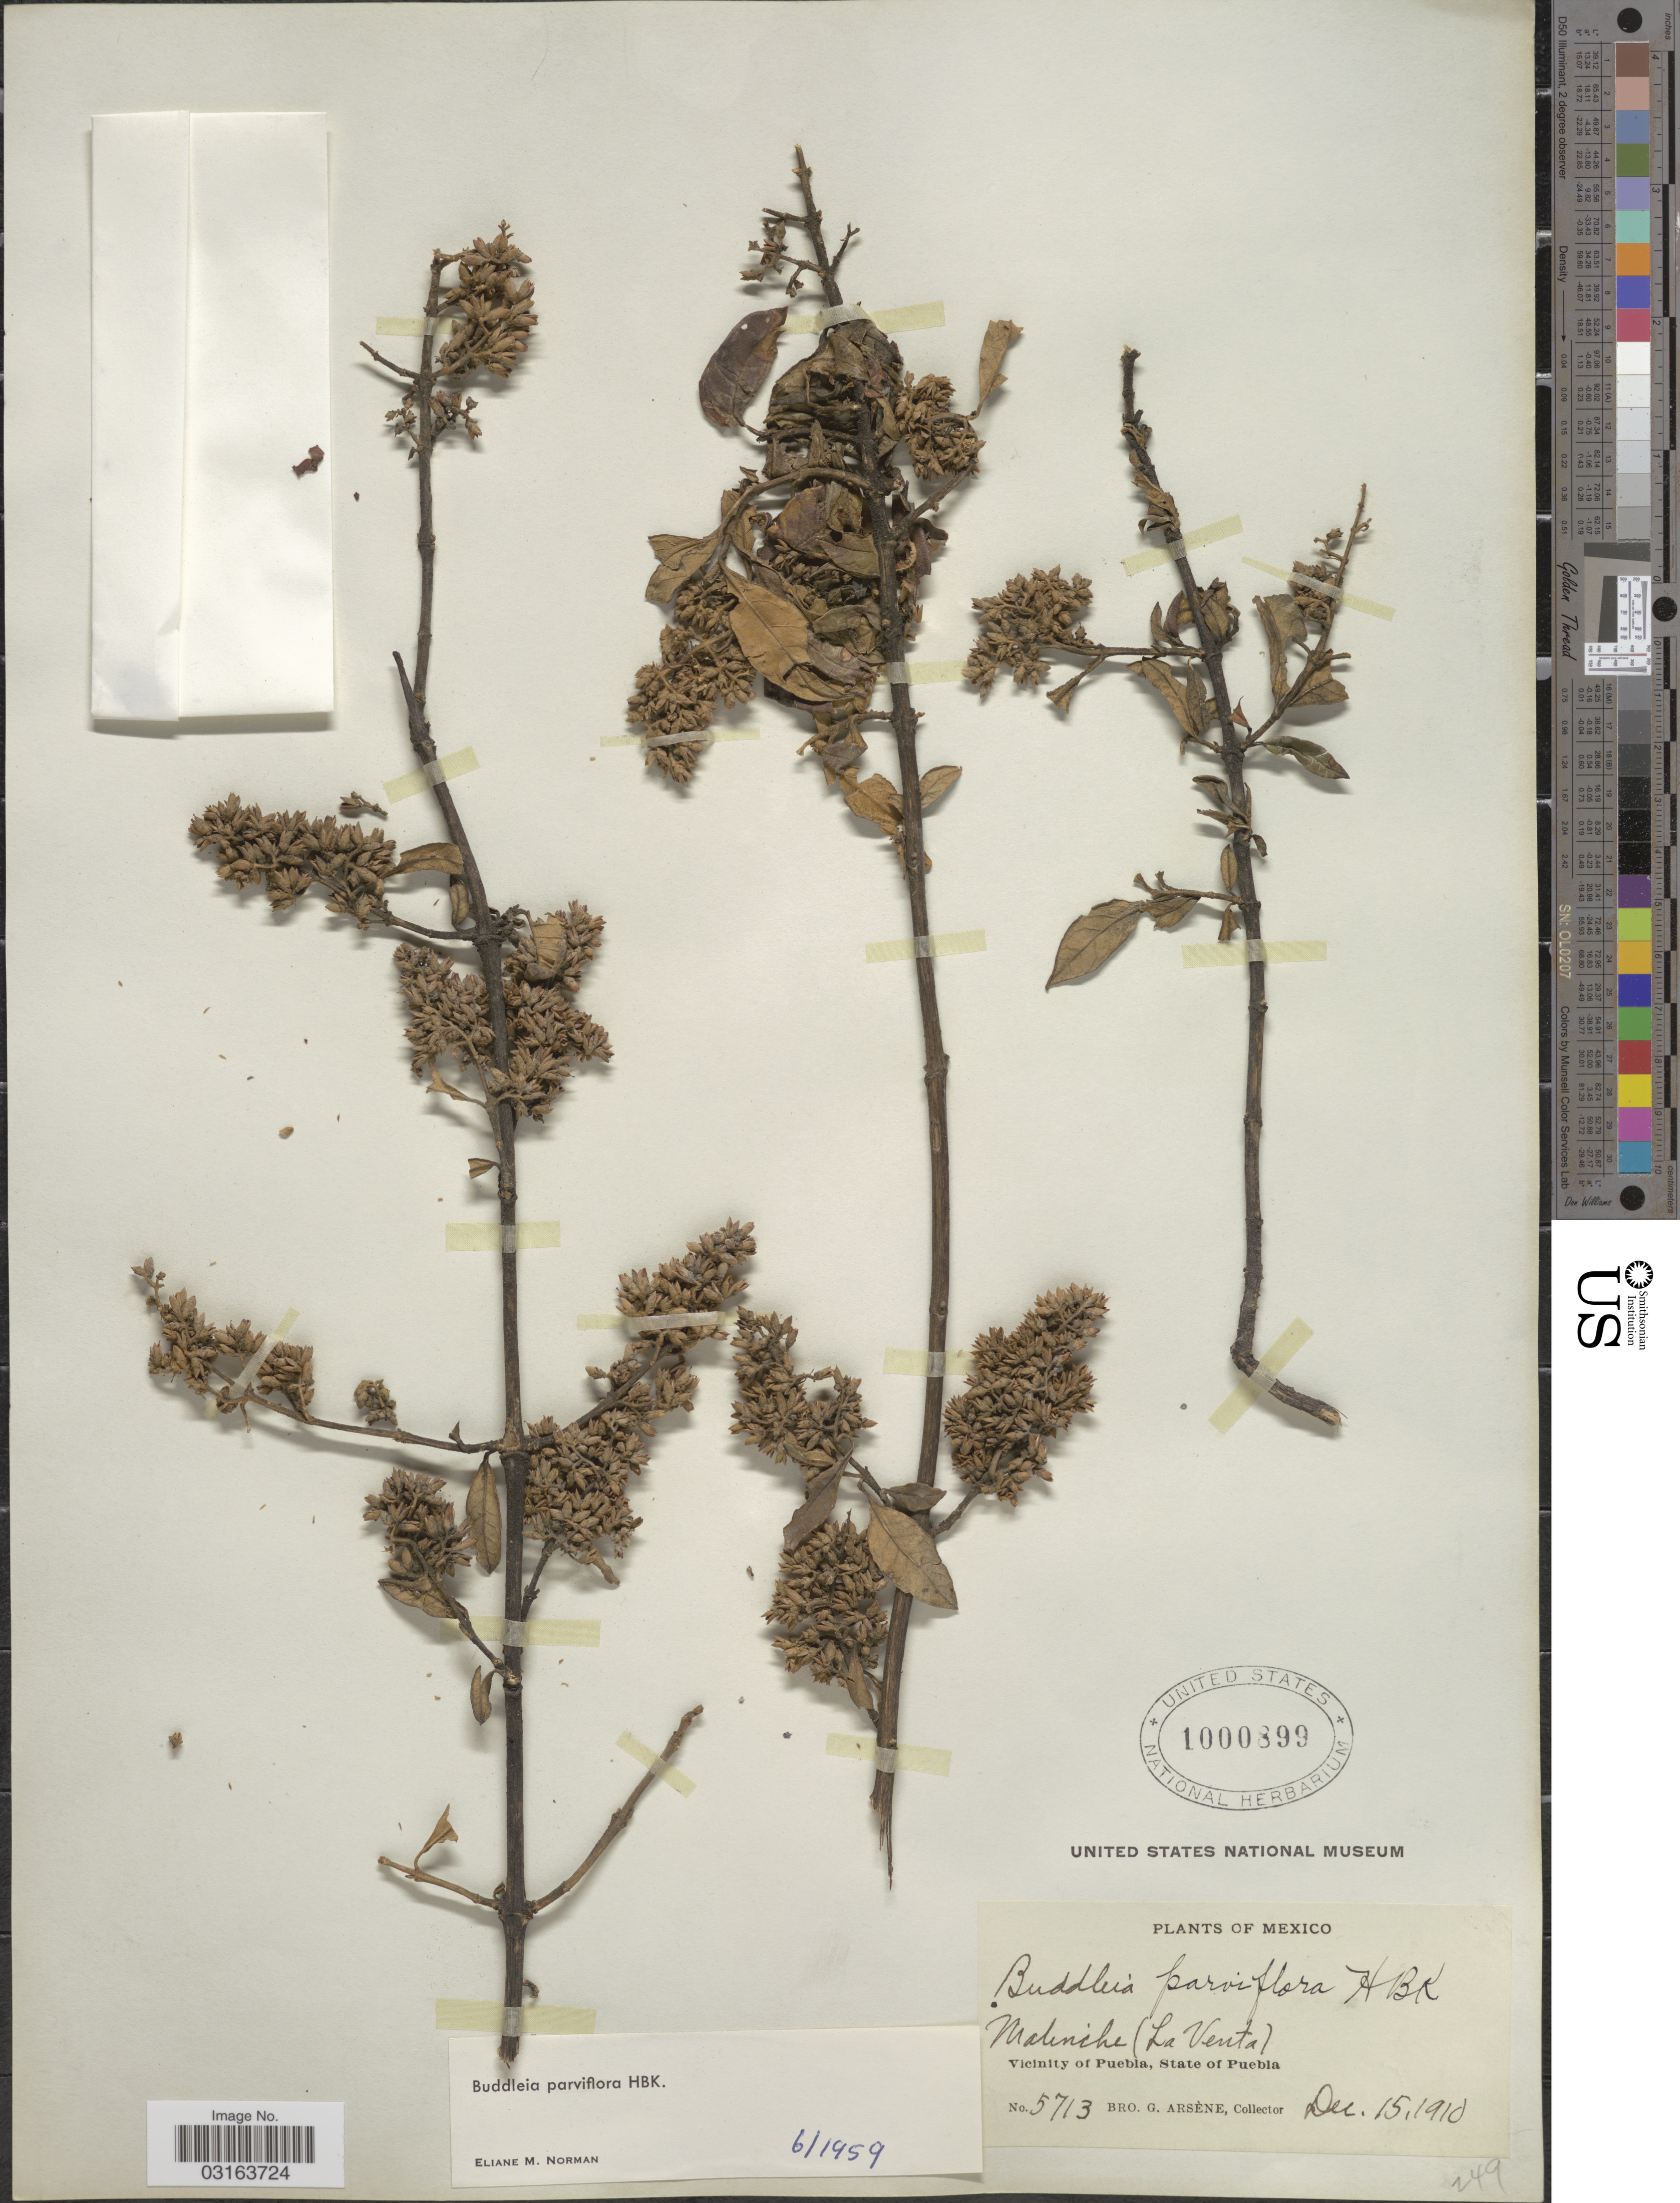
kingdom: Plantae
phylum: Tracheophyta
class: Magnoliopsida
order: Lamiales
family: Scrophulariaceae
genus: Buddleja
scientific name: Buddleja parviflora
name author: Kunth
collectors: Bro. G. Arsène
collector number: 5713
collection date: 1910-12-15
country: Mexico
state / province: Puebla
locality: Malinche (La Venta). Vicinity of Puebla.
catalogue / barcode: US 1000899